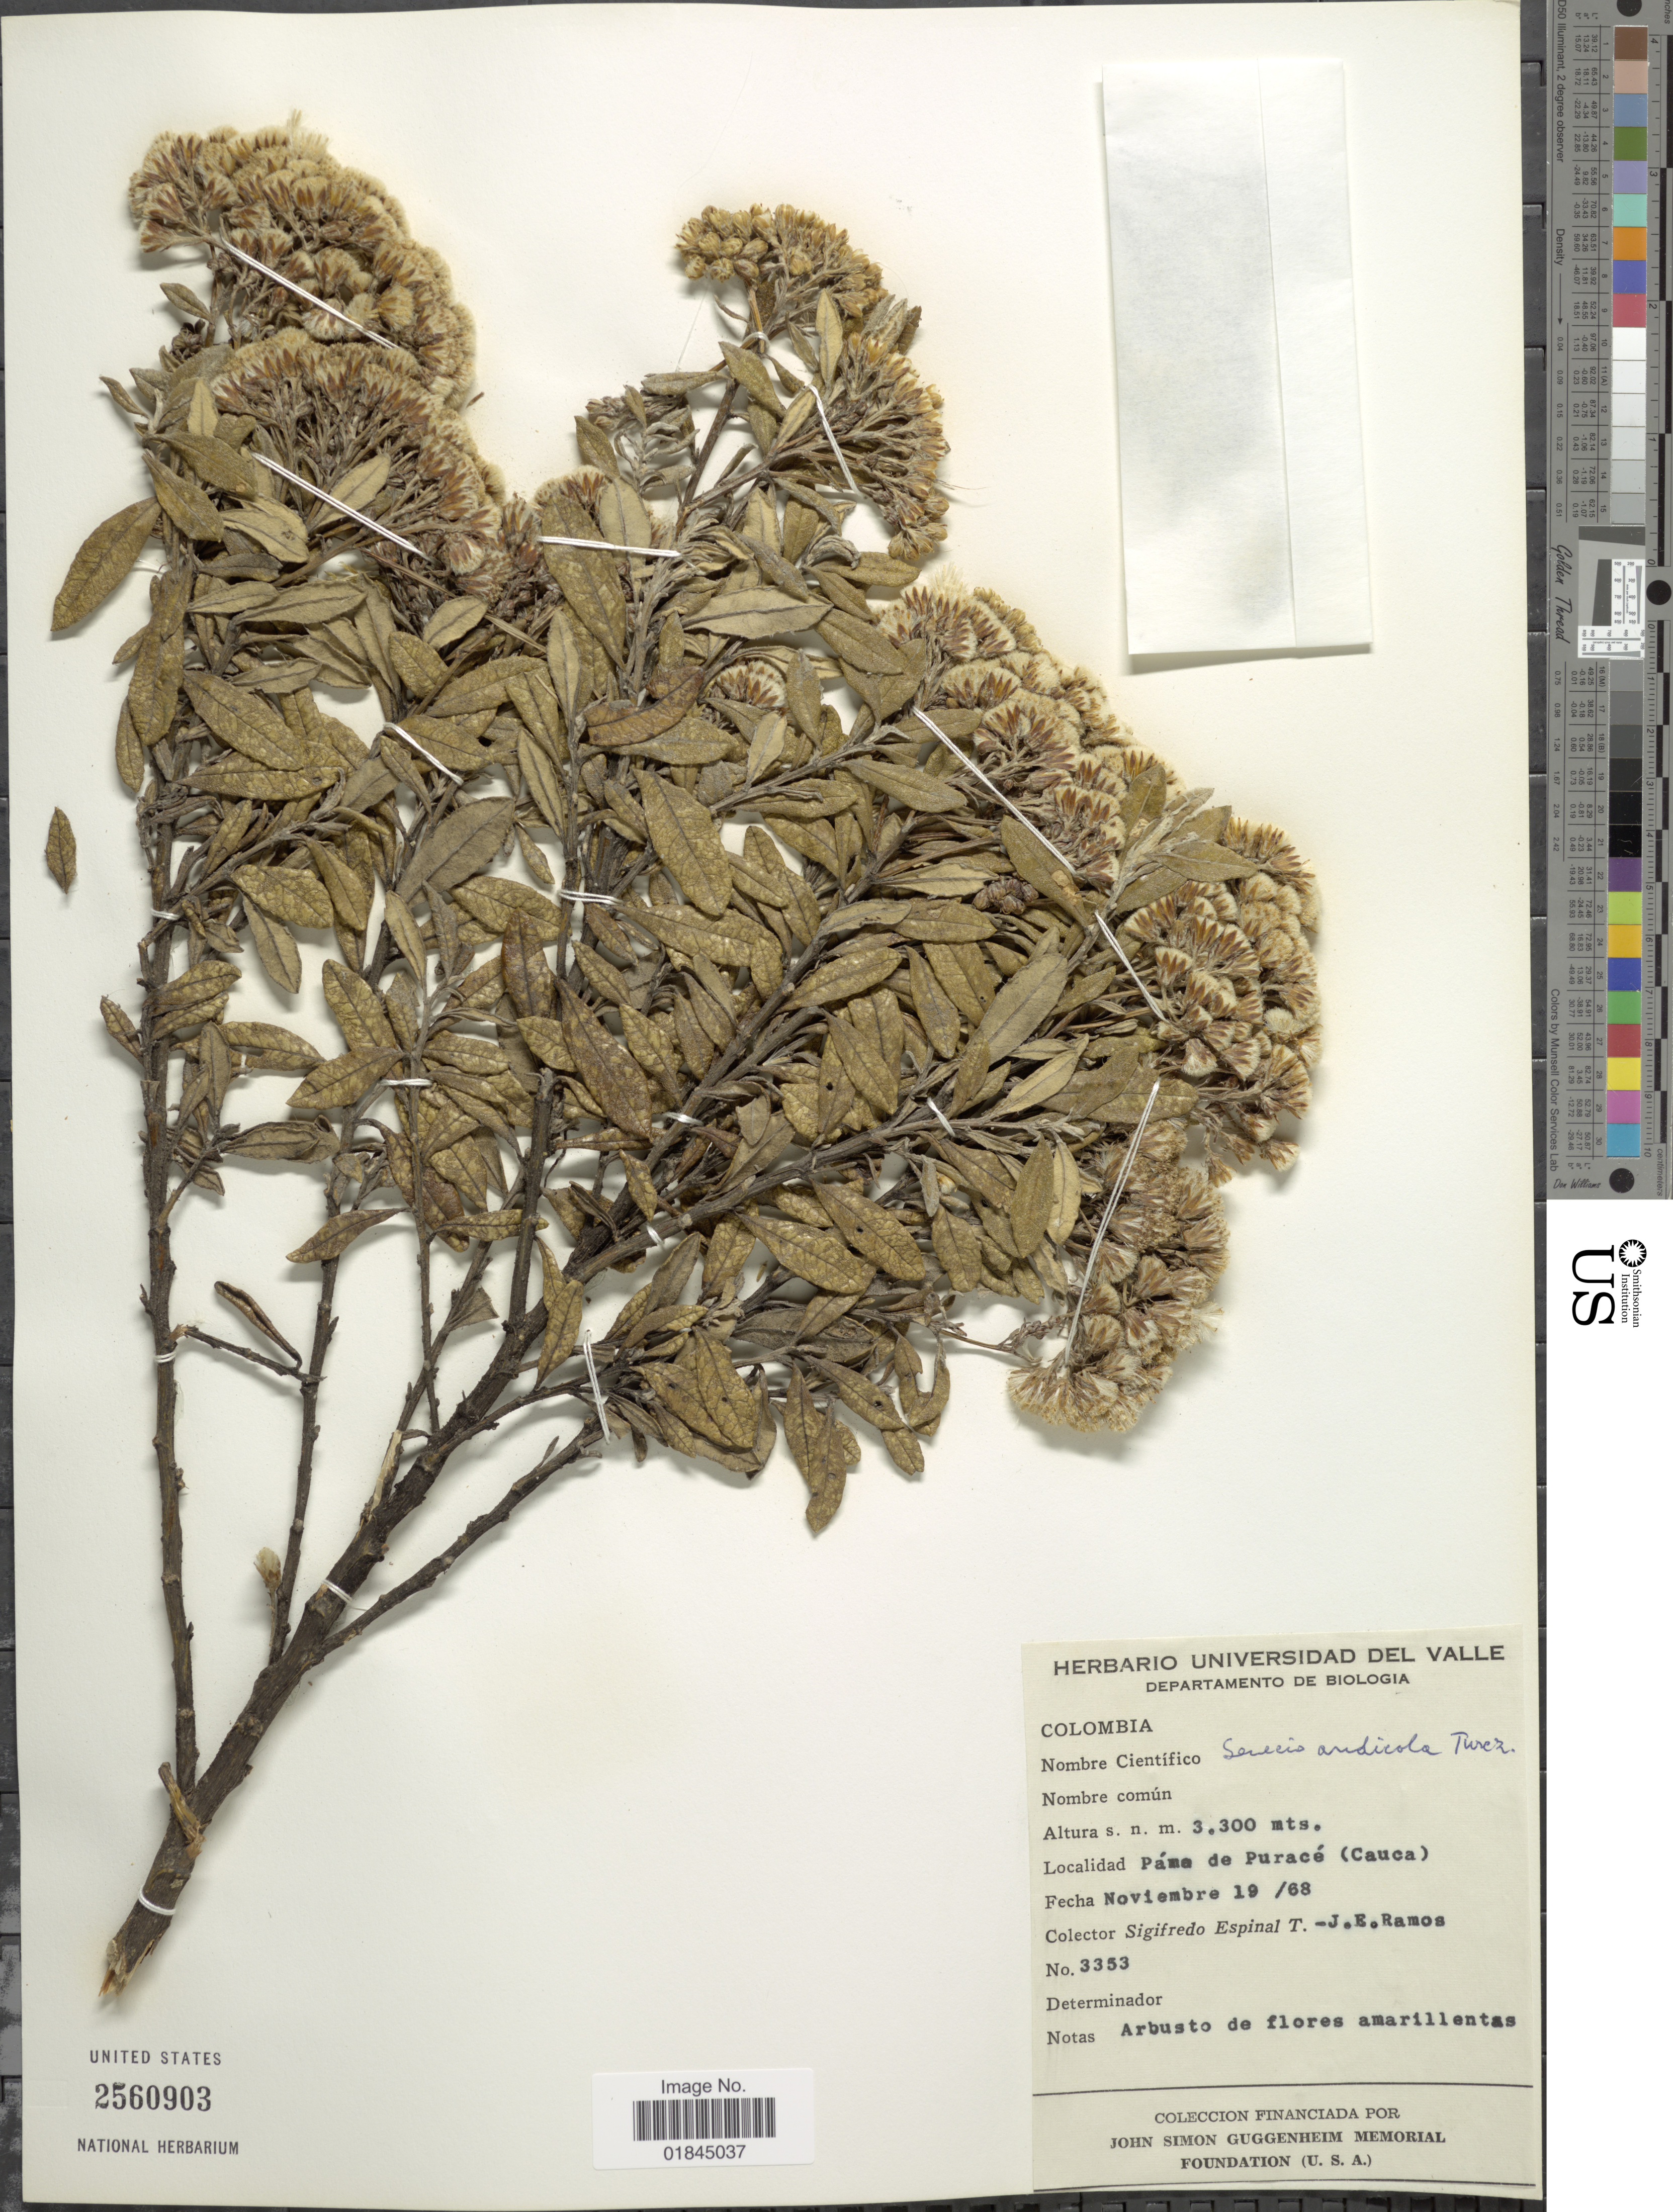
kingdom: Plantae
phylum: Tracheophyta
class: Magnoliopsida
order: Asterales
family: Asteraceae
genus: Pentacalia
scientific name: Pentacalia andicola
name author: (Turcz.) Cuatrec.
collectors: S. T. Espinal & J. E. Ramos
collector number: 3353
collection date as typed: Transcribed d/m/y: 19/11/68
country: Colombia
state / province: Cauca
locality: Pama de Purace [interpreted]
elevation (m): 3300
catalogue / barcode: US 2560903